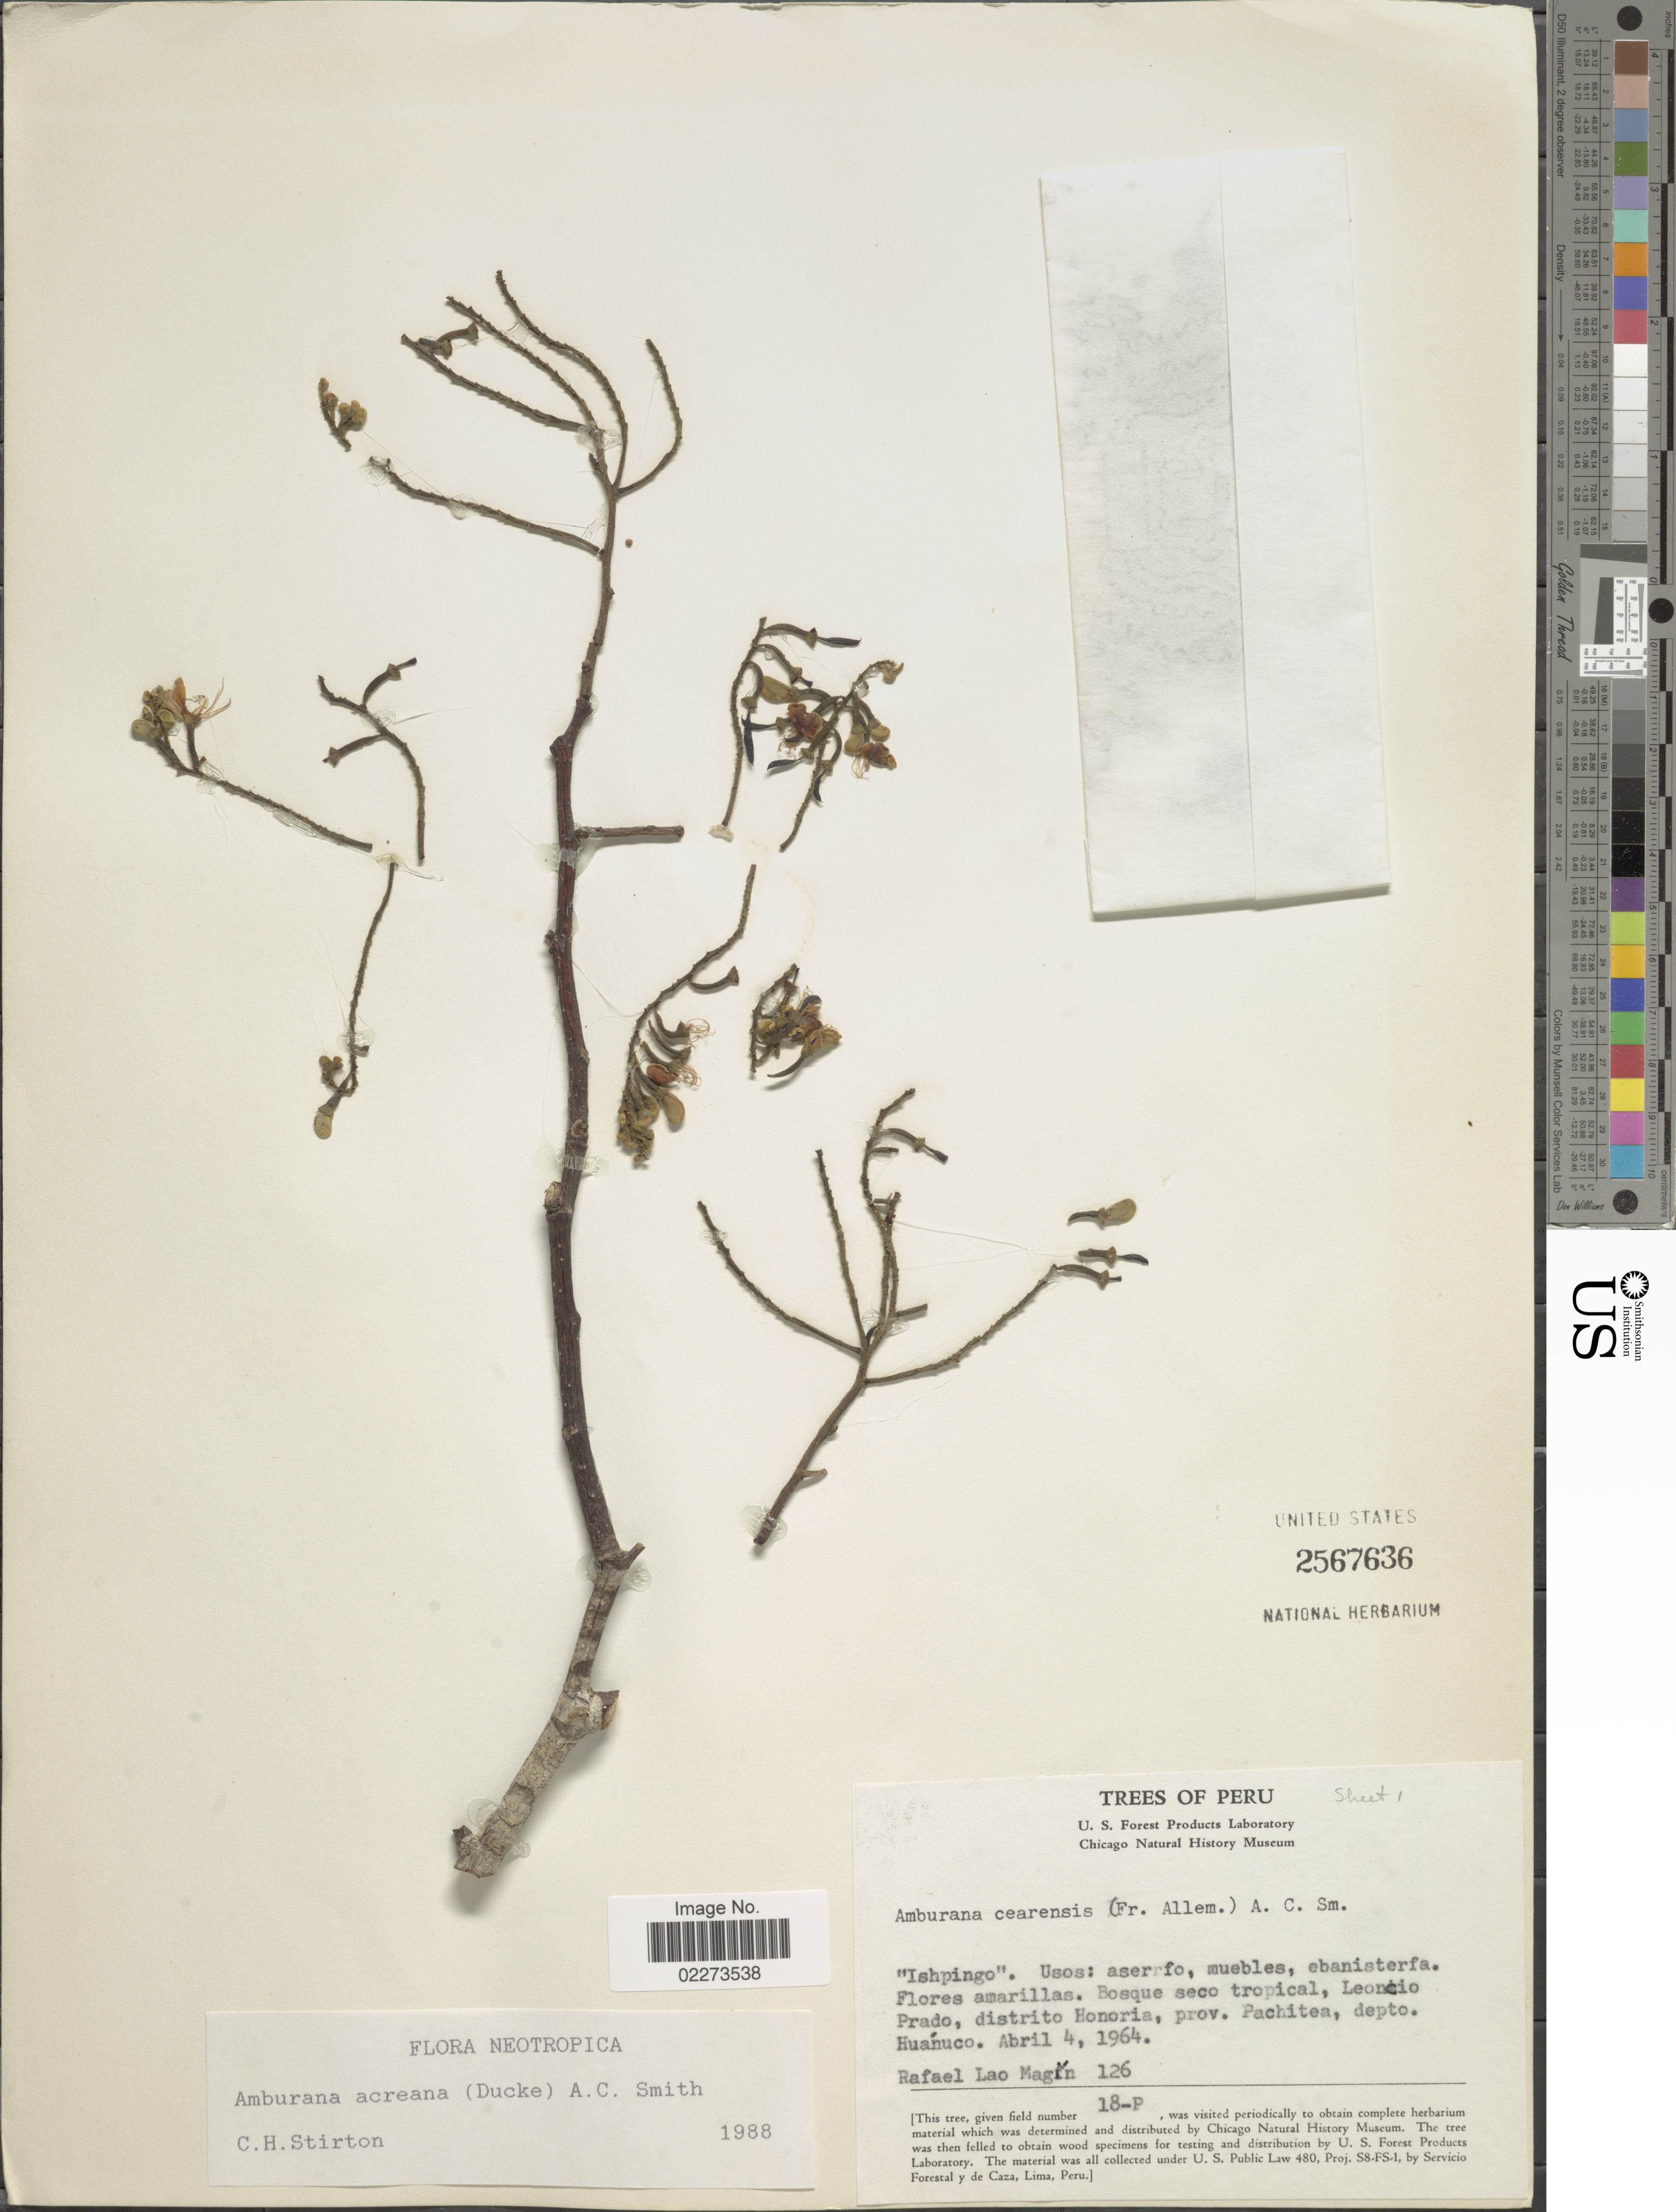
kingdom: Plantae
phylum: Tracheophyta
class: Magnoliopsida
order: Fabales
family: Fabaceae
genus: Amburana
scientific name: Amburana acreana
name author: (Ducke) A.C. Sm.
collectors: R. L. Magin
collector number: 126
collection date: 1964-04-04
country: Peru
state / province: Huánuco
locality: Bosque seco tropical, Leoncio Prado, distrito Honoria, Prov. Pachitea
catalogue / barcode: US 2567636